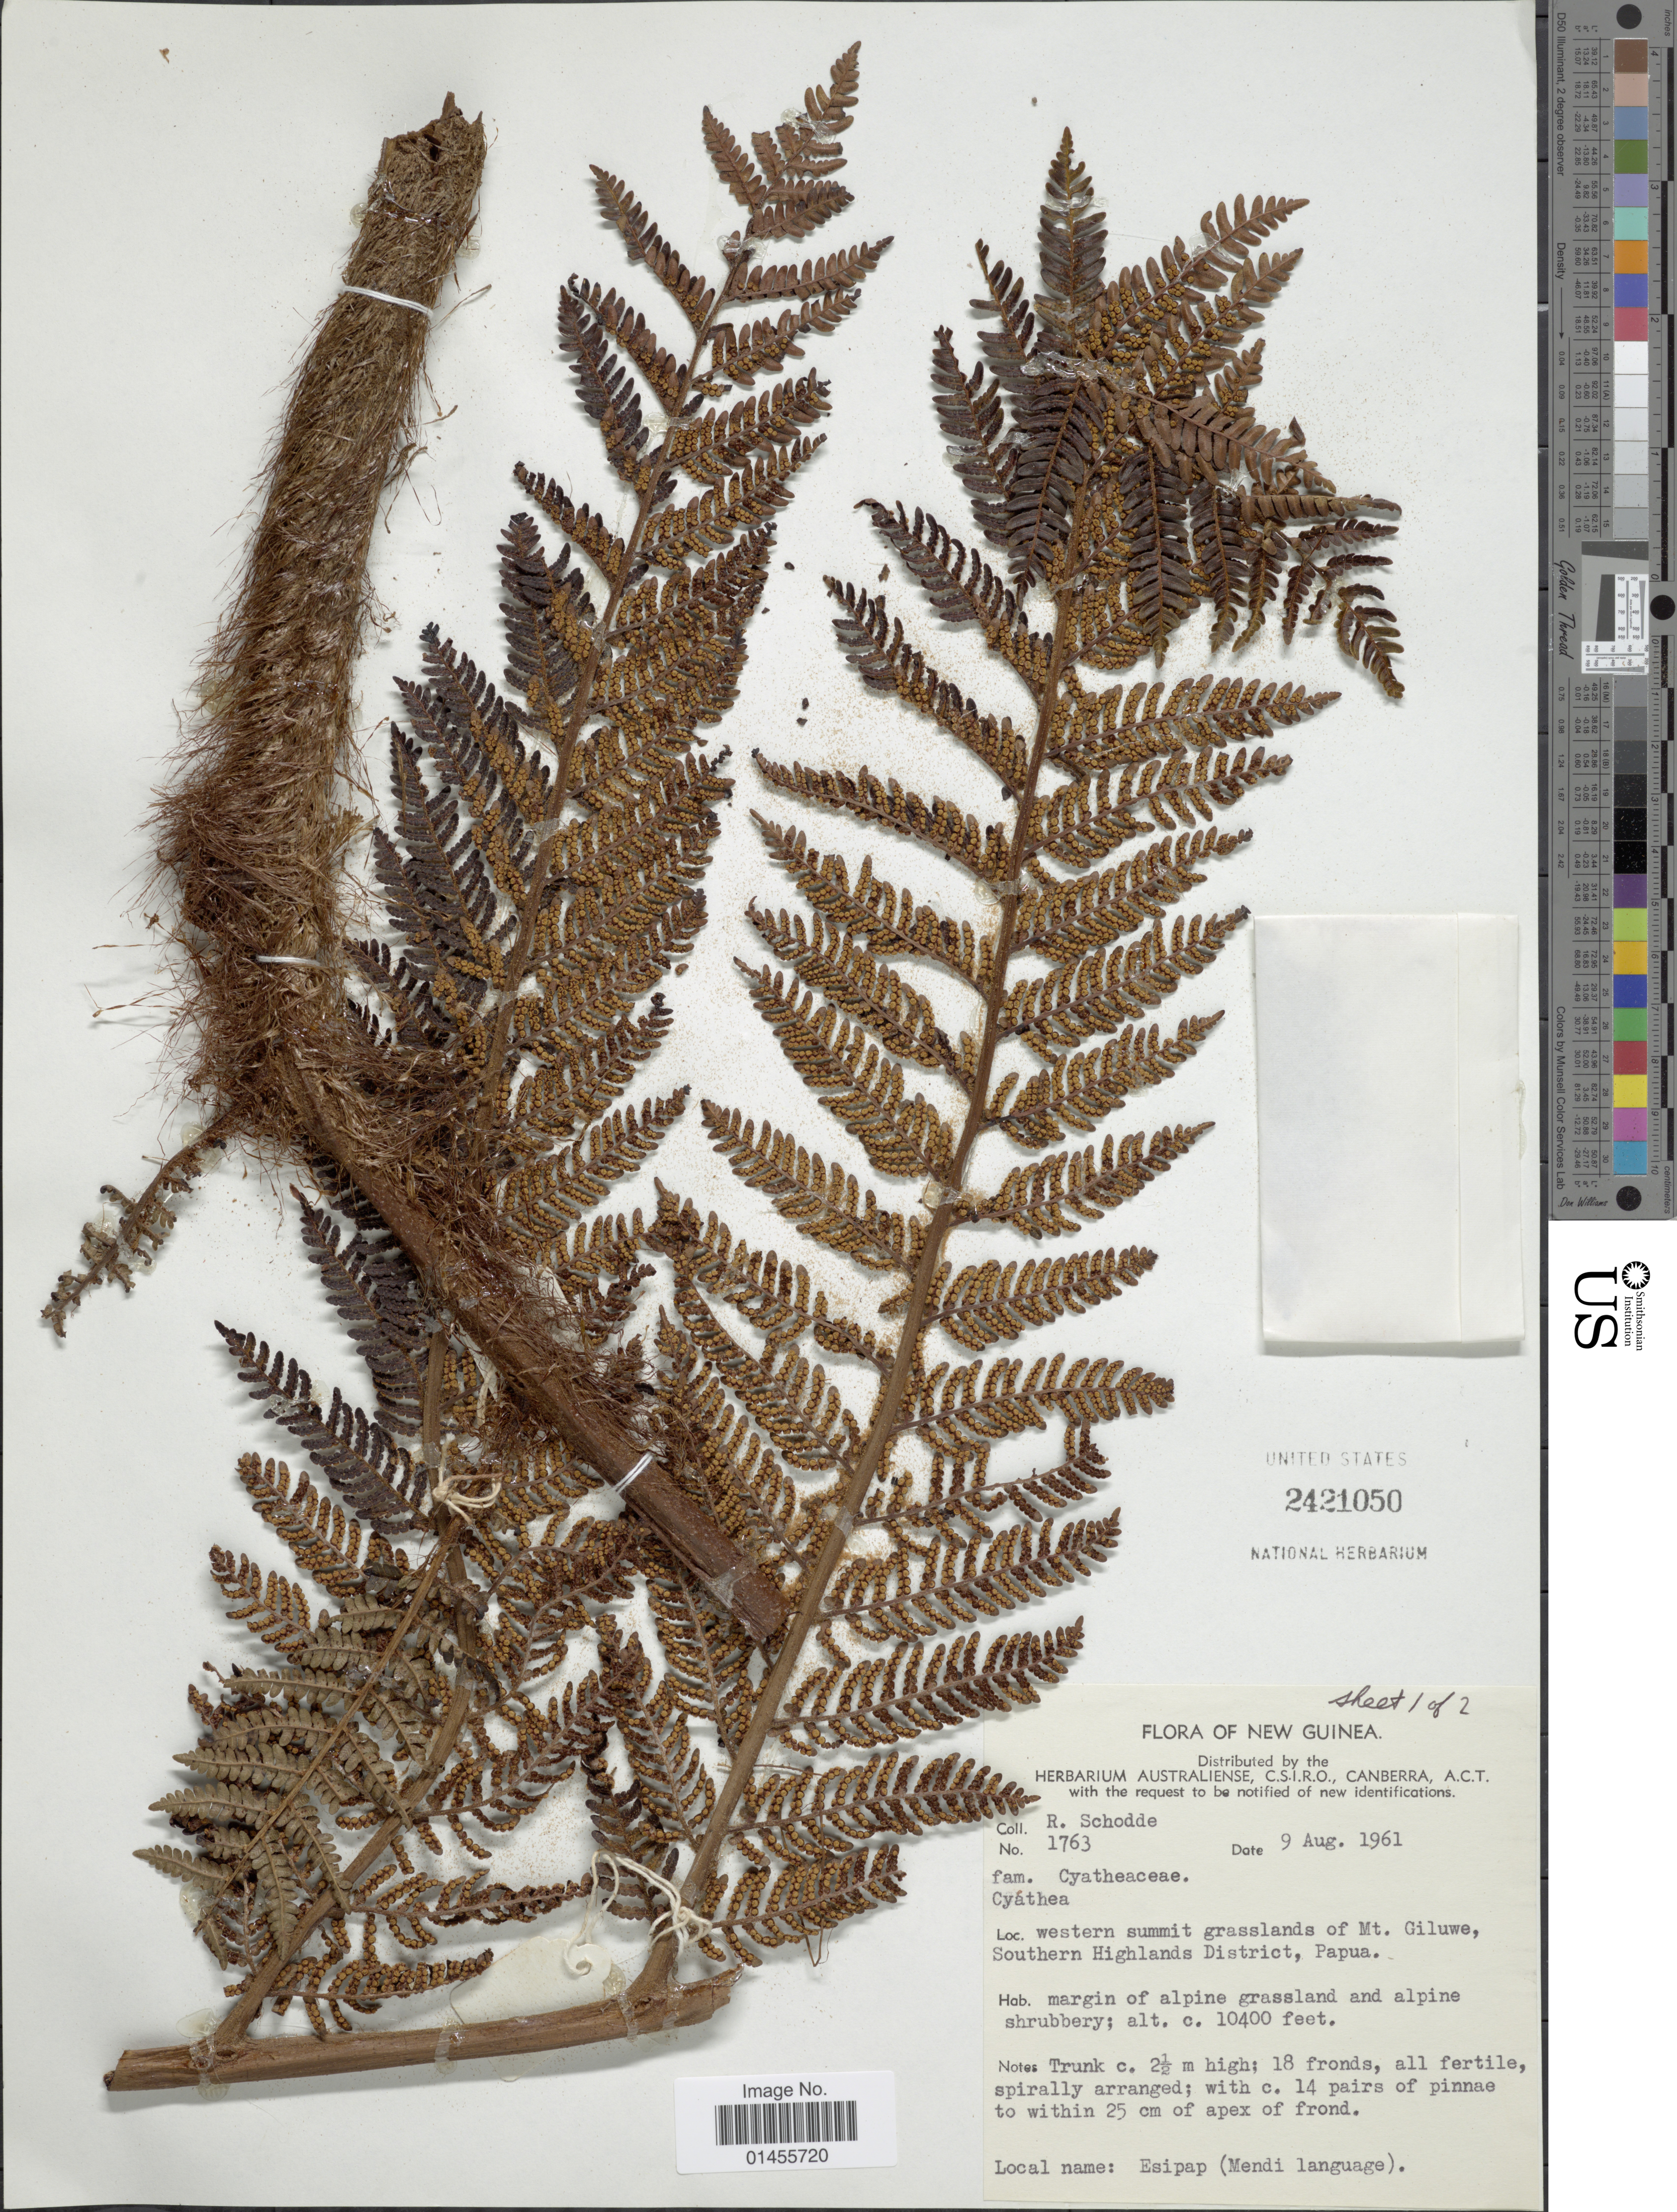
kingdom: Plantae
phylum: Tracheophyta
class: Polypodiopsida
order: Cyatheales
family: Cyatheaceae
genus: Alsophila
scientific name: Alsophila sp.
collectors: R. Schodde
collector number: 1763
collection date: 1961-08-09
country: Papua New Guinea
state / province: Southern Highlands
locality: New Guinea, western summit grassland of Mt. Giluwe, Southern Highlands District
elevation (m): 3170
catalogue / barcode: US 2421050